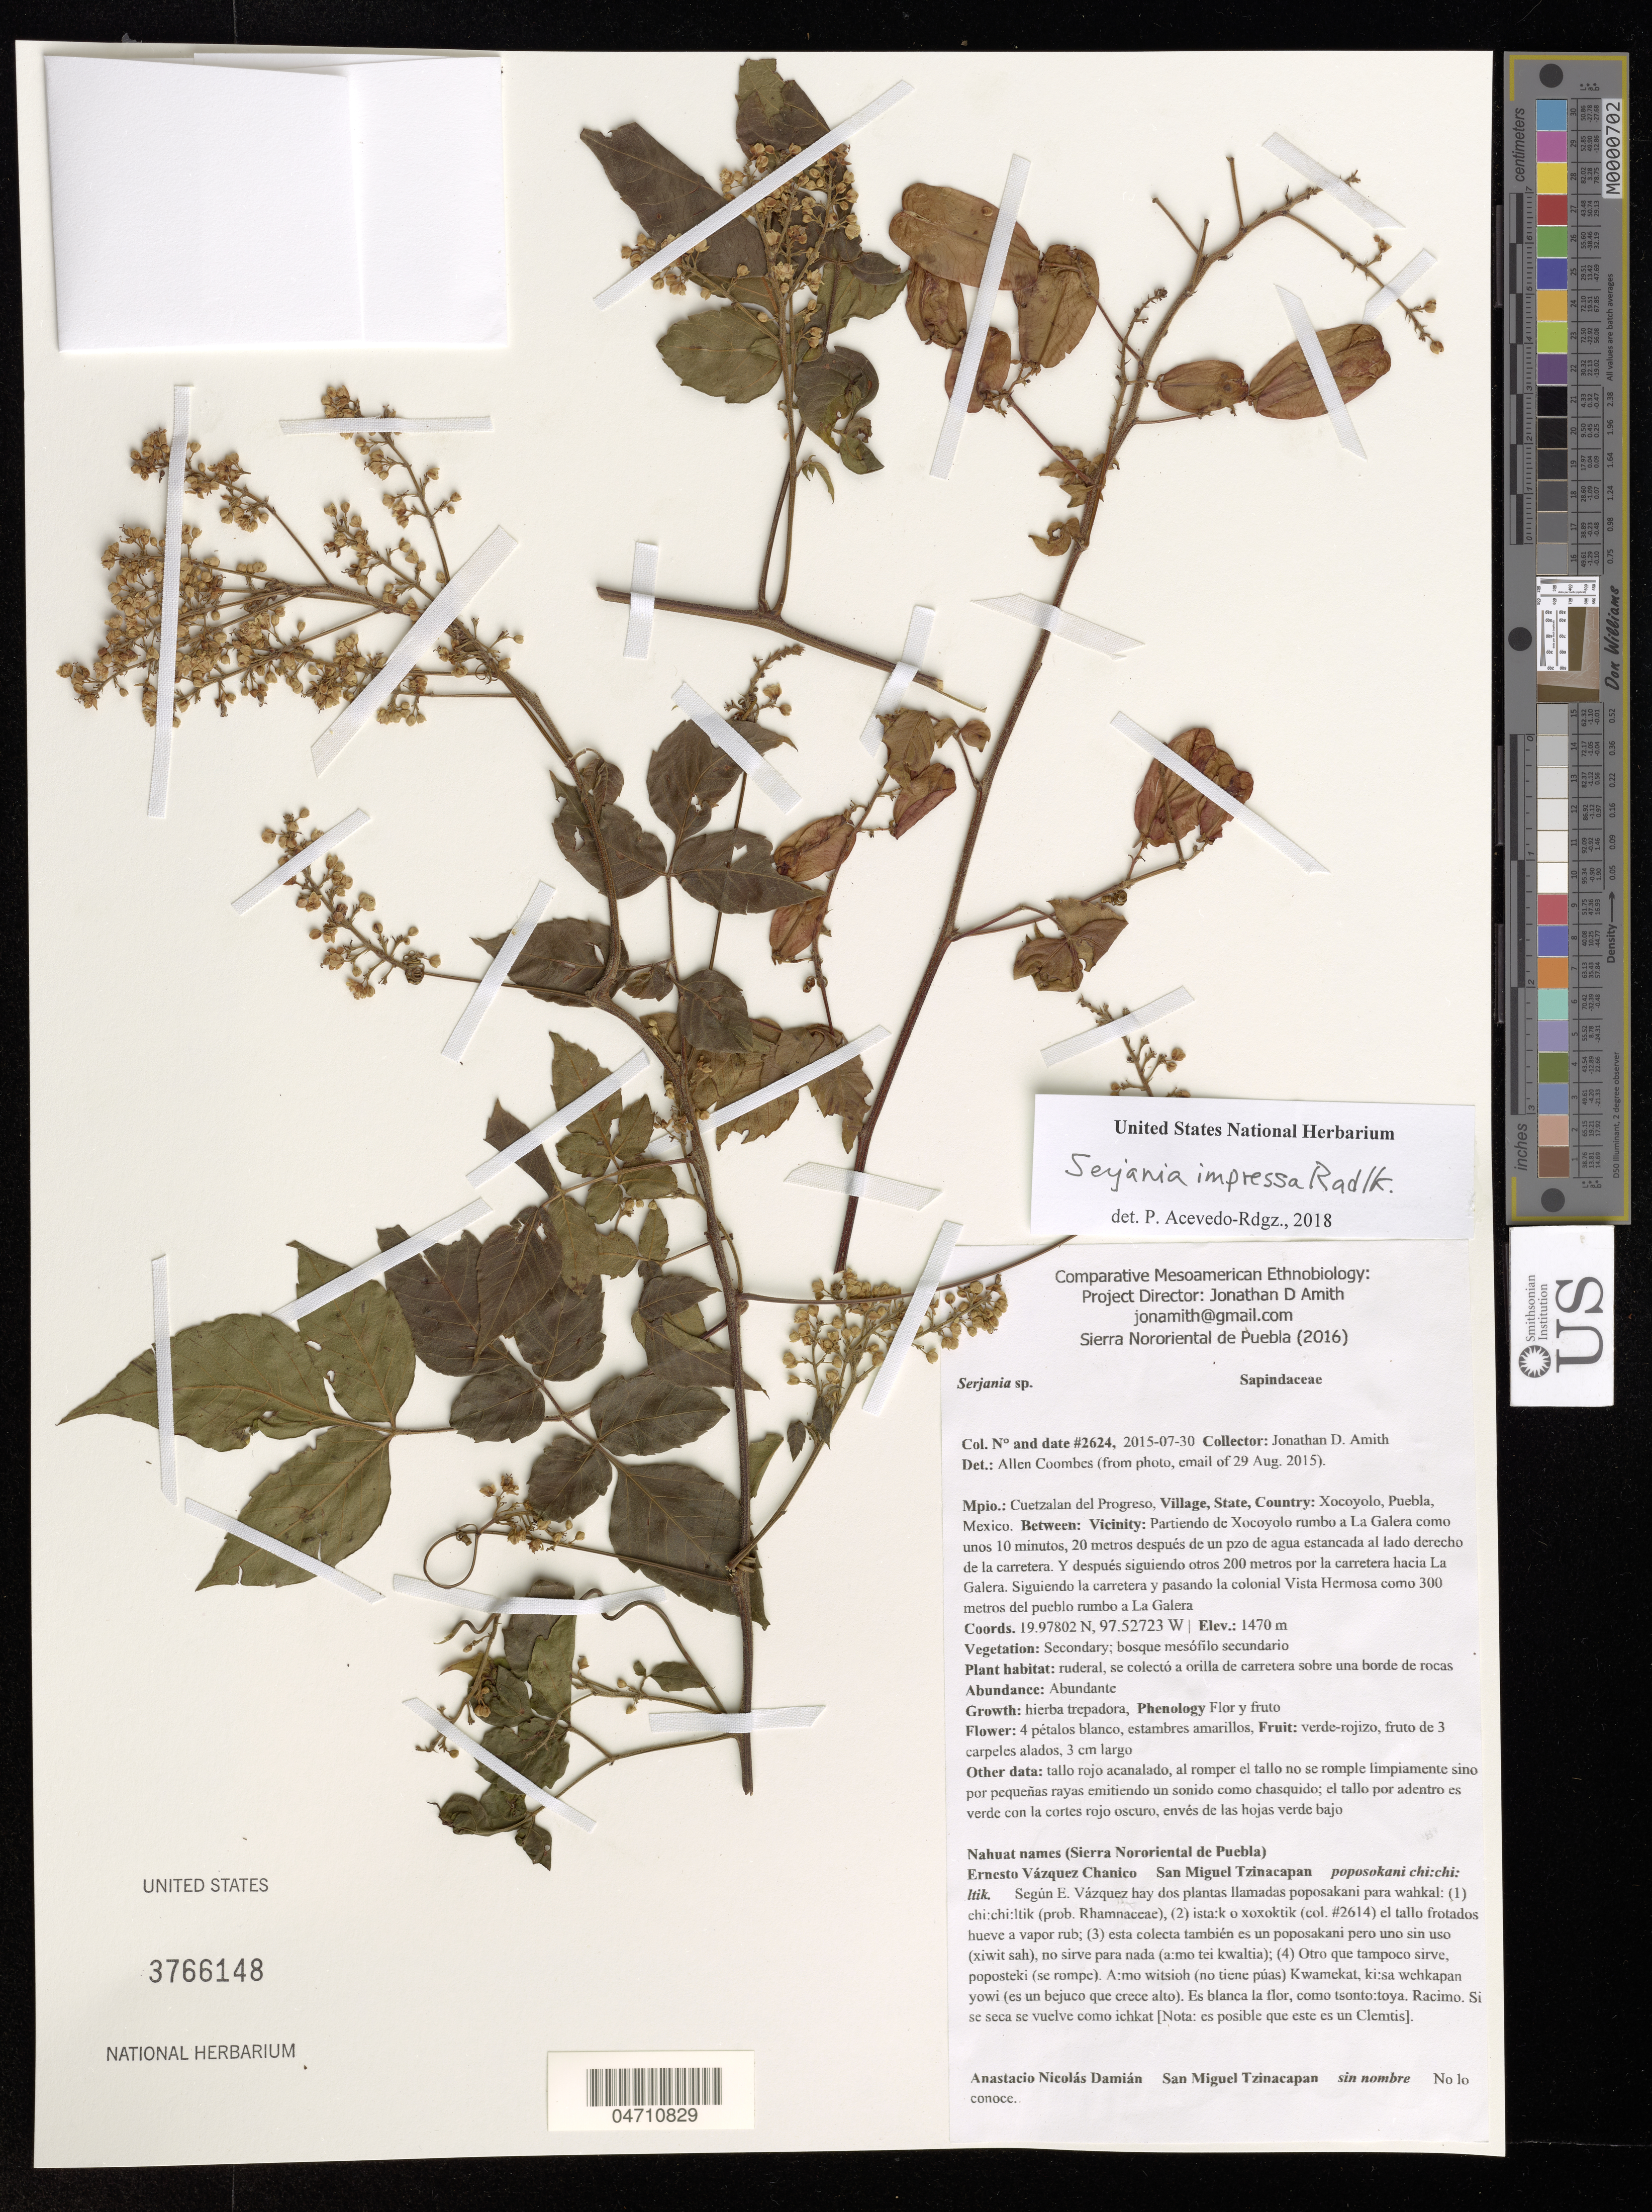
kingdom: Plantae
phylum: Tracheophyta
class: Magnoliopsida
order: Sapindales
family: Sapindaceae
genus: Serjania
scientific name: Serjania impressa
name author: Radlk.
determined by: Acevedo-Rodriguez, P., (US), Smithsonian Institution - National Museum of Natural History (UNITED STATES)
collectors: J. D. Amith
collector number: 2624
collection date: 2015-07-30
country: Mexico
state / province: Puebla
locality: Mpio. Cuetzalan del Progreso, Village: Xocoyolo. Between: Vicinity: Partiendo de Xocoyolo rumbo a La Galera como unos 10 minutoss, 20 metros después de un pzo de agua estancada al lado derecho de la carretera. Y después siguiendo otros 200 metros por la cerretera hacia La Galera. Siguiendo la carretera y pasando la colonial Vista Hermosa como 300 metros del puebla rumbo a La Galera.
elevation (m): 1470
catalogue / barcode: US 3766148